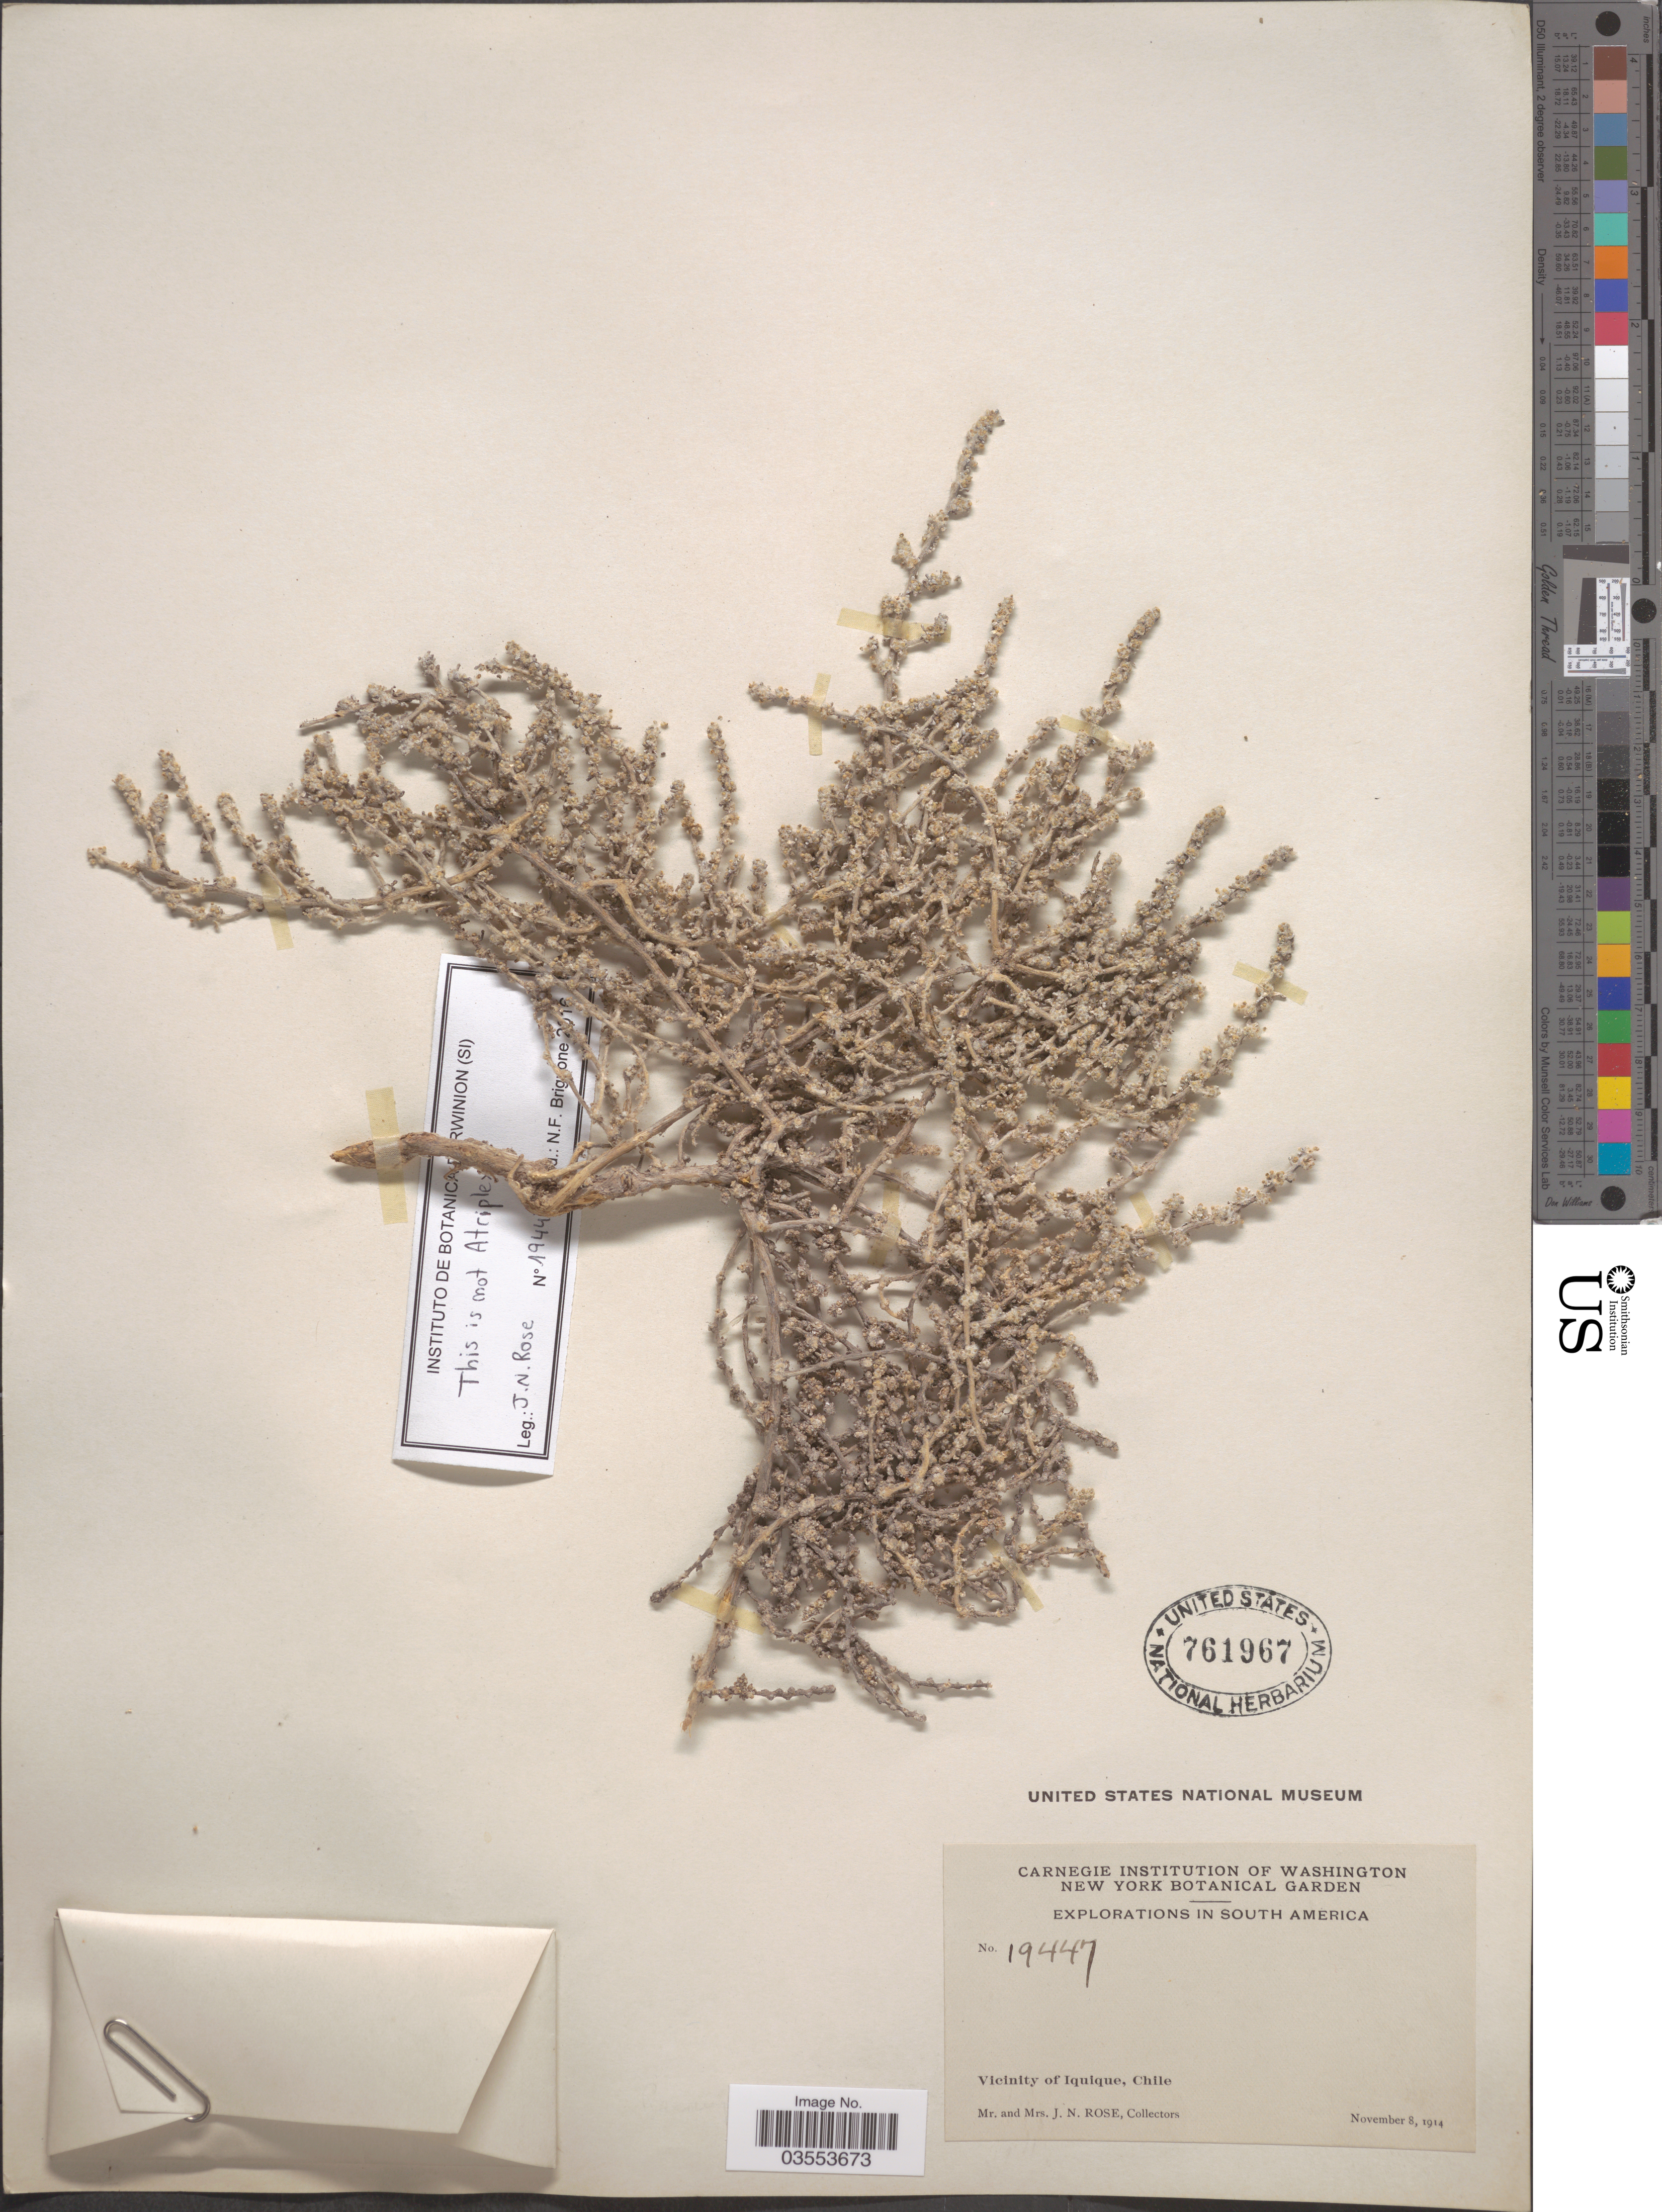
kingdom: Plantae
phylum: Tracheophyta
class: Magnoliopsida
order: Caryophyllales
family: Amaranthaceae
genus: Atriplex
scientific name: Atriplex sp.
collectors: J. N. Rose & L. B. Rose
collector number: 19447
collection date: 1914-11-08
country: Chile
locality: Vicinity of Iquique.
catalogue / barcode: US 761967